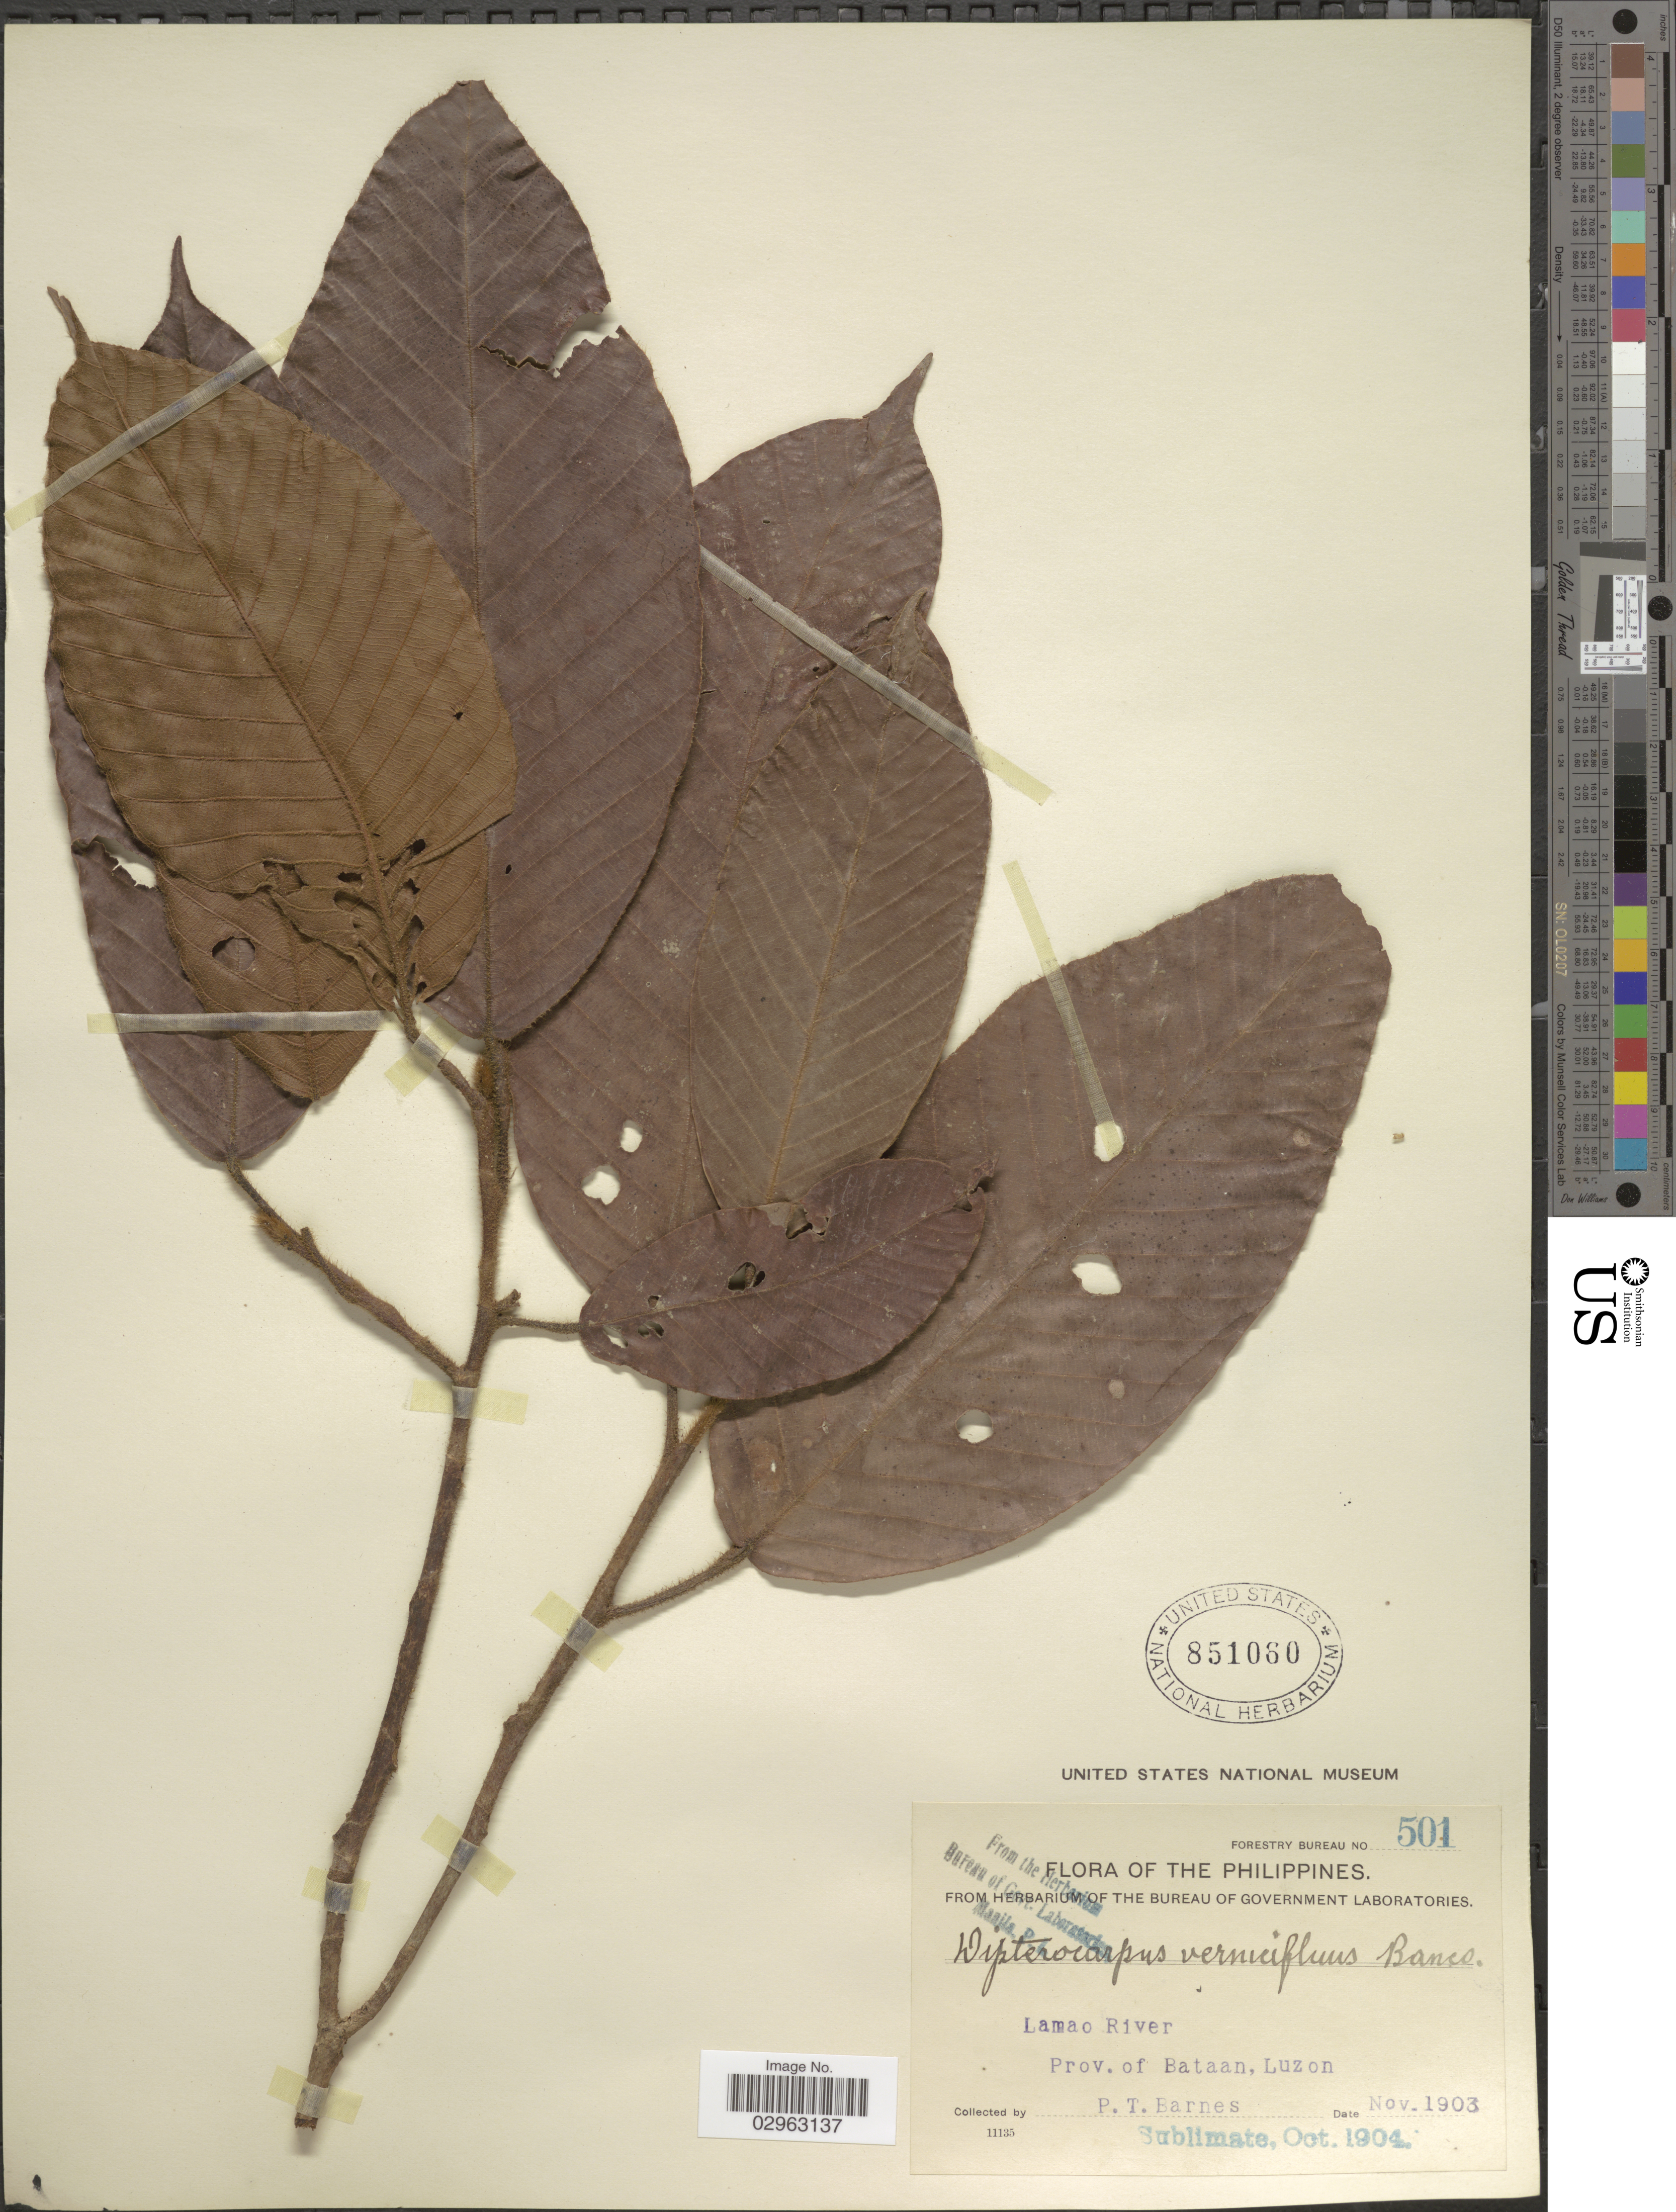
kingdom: Plantae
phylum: Tracheophyta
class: Magnoliopsida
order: Malvales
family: Dipterocarpaceae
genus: Dipterocarpus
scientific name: Dipterocarpus vernicifluus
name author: Blanco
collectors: P. Barnes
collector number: Forestry Bureau 501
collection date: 1903-11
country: Philippines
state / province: Central Luzon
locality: Lamao River, Prov. of Bataan, Luzon.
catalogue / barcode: US 851060